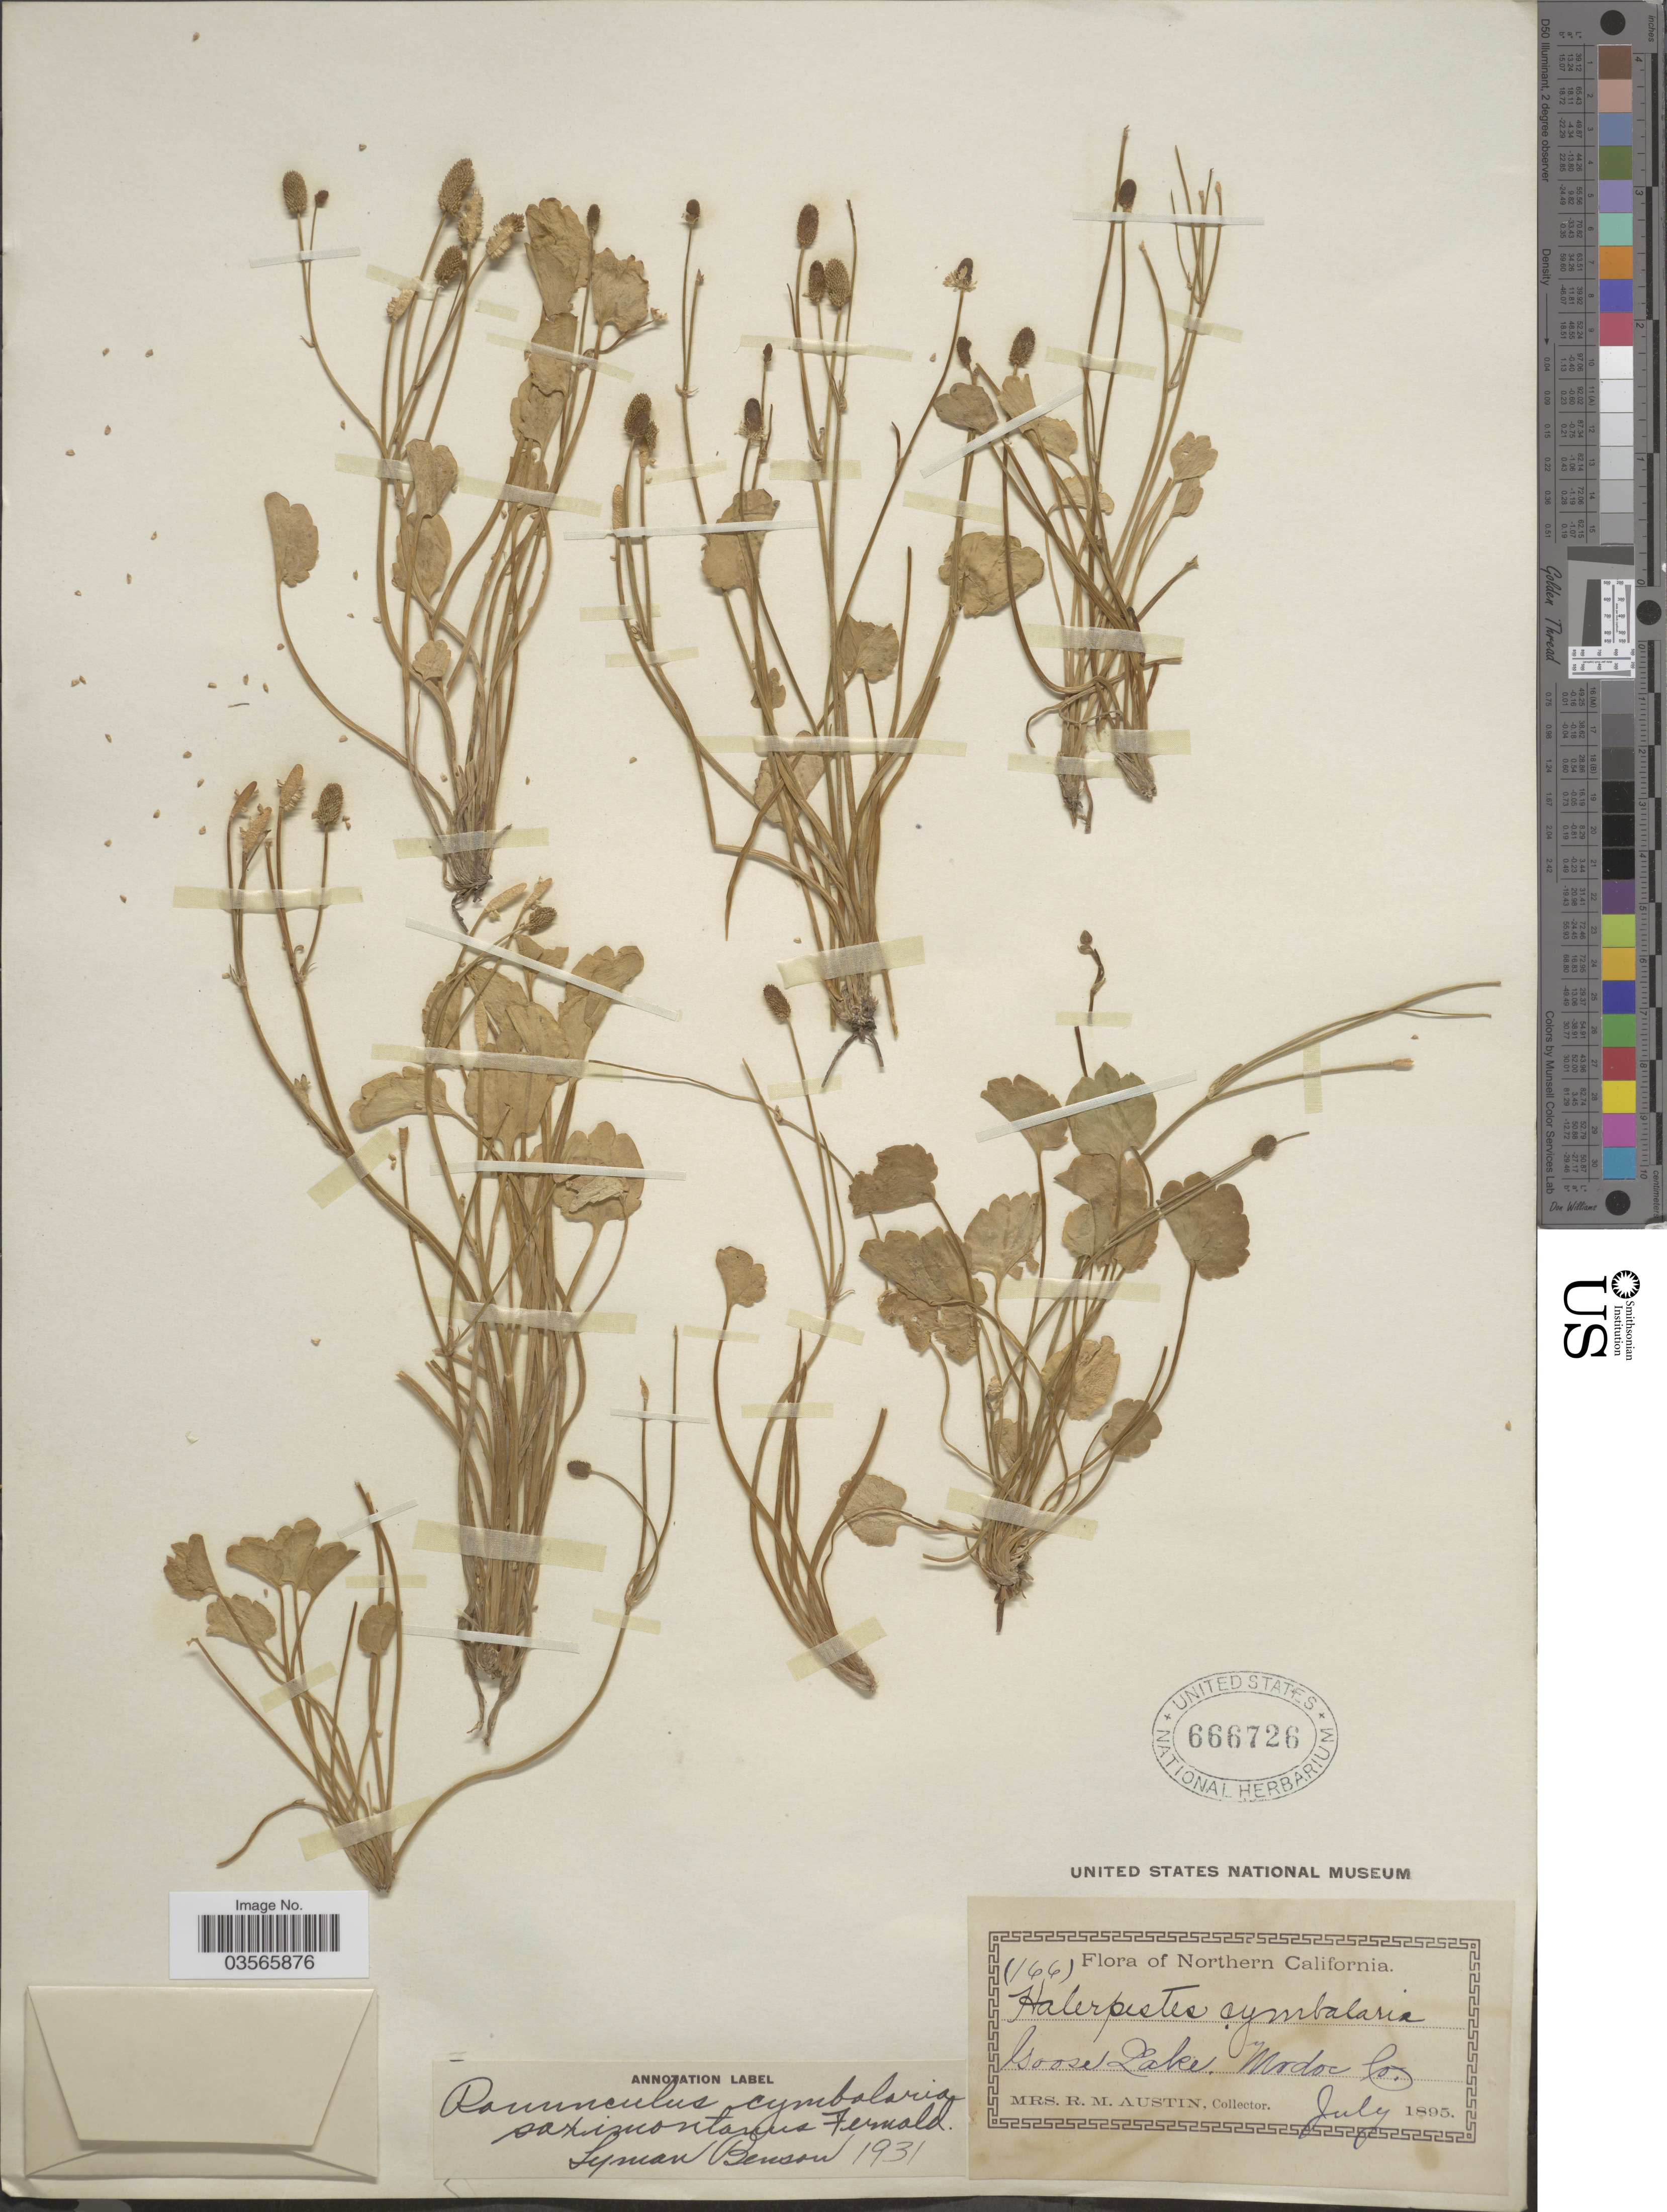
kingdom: Plantae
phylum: Tracheophyta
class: Magnoliopsida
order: Ranunculales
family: Ranunculaceae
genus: Halerpestes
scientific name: Halerpestes cymbalaria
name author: (Pursh) Greene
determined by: Strong, M. T., (US), Smithsonian Institution - National Museum of Natural History (UNITED STATES)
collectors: R. Austin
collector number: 166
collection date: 1895-07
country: United States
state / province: California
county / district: Modoc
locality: Northern California. Goose Lake. Modoc Co.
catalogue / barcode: US 666726